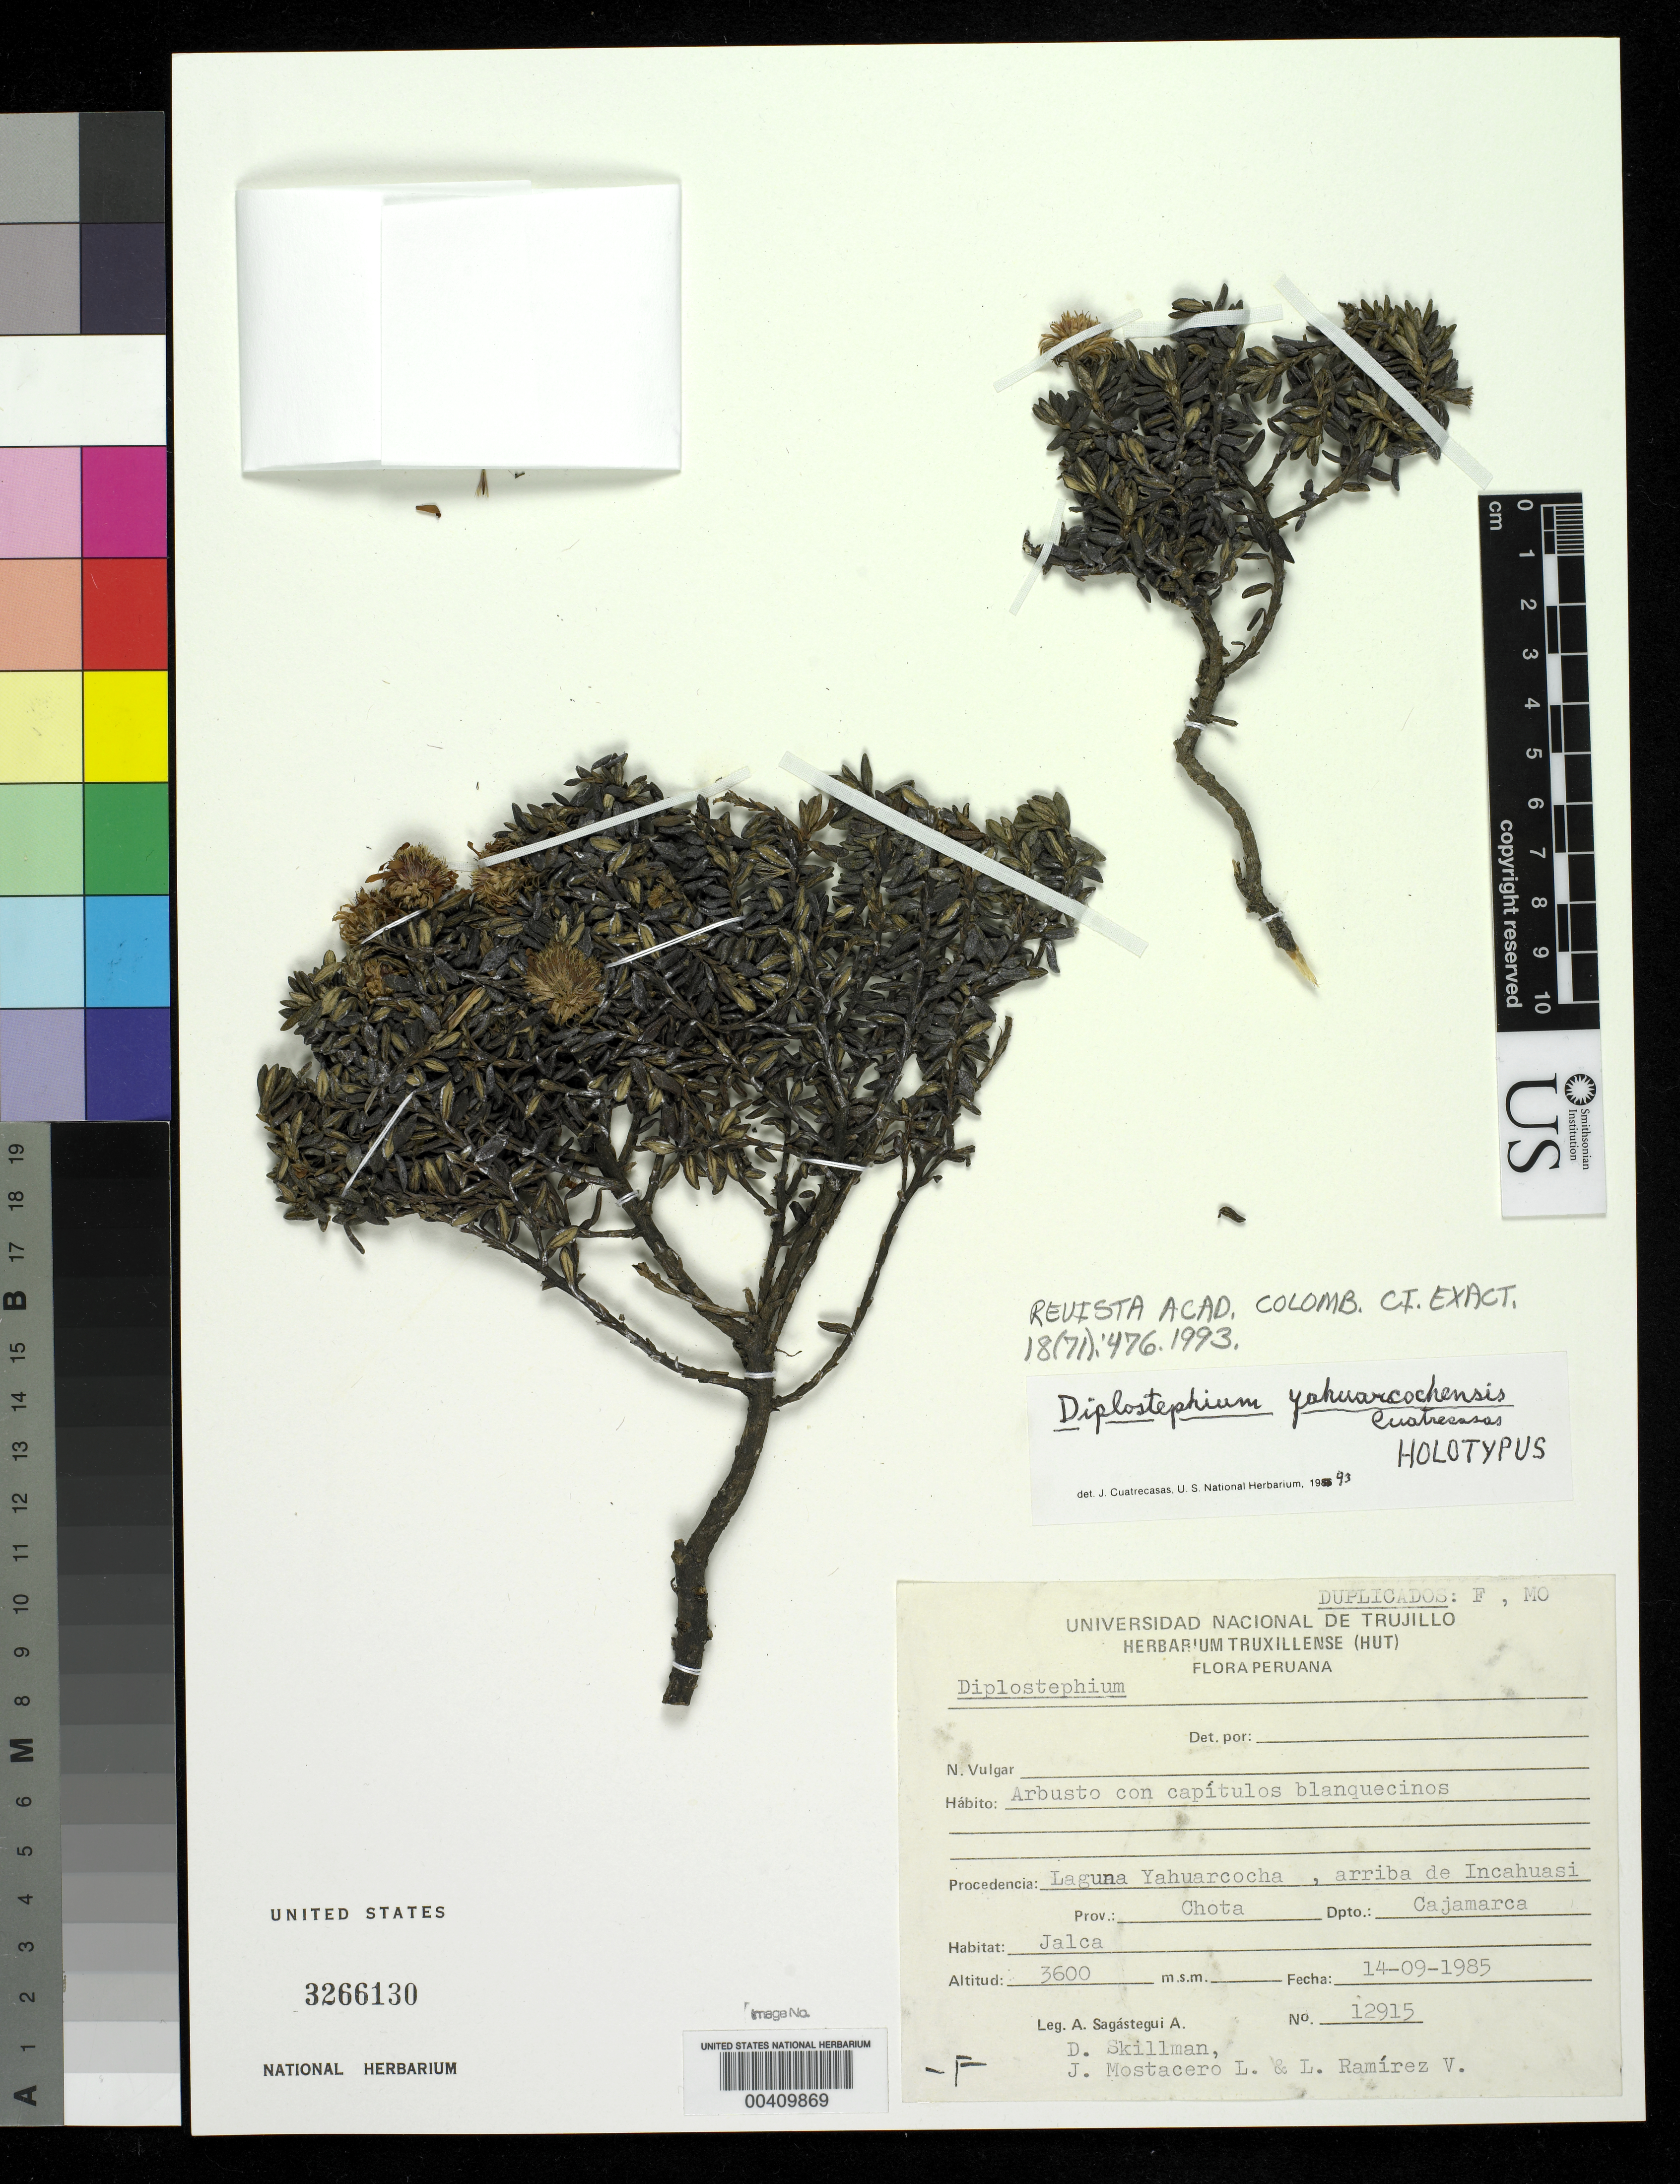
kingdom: Plantae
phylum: Tracheophyta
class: Magnoliopsida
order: Asterales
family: Asteraceae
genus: Diplostephium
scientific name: Diplostephium yahuarcochense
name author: Cuatrec.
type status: Holotype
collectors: A. Sagástegui A., D. Skillman, J. Mostacero L. & L. Ramirez V.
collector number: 12915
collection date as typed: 14 Sep 1985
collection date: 1985-09-14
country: Peru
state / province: Cajamarca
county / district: Chota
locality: Laguna Yahuarcocha, Arriba de Incahuasi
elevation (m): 3600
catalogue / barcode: US 3266130